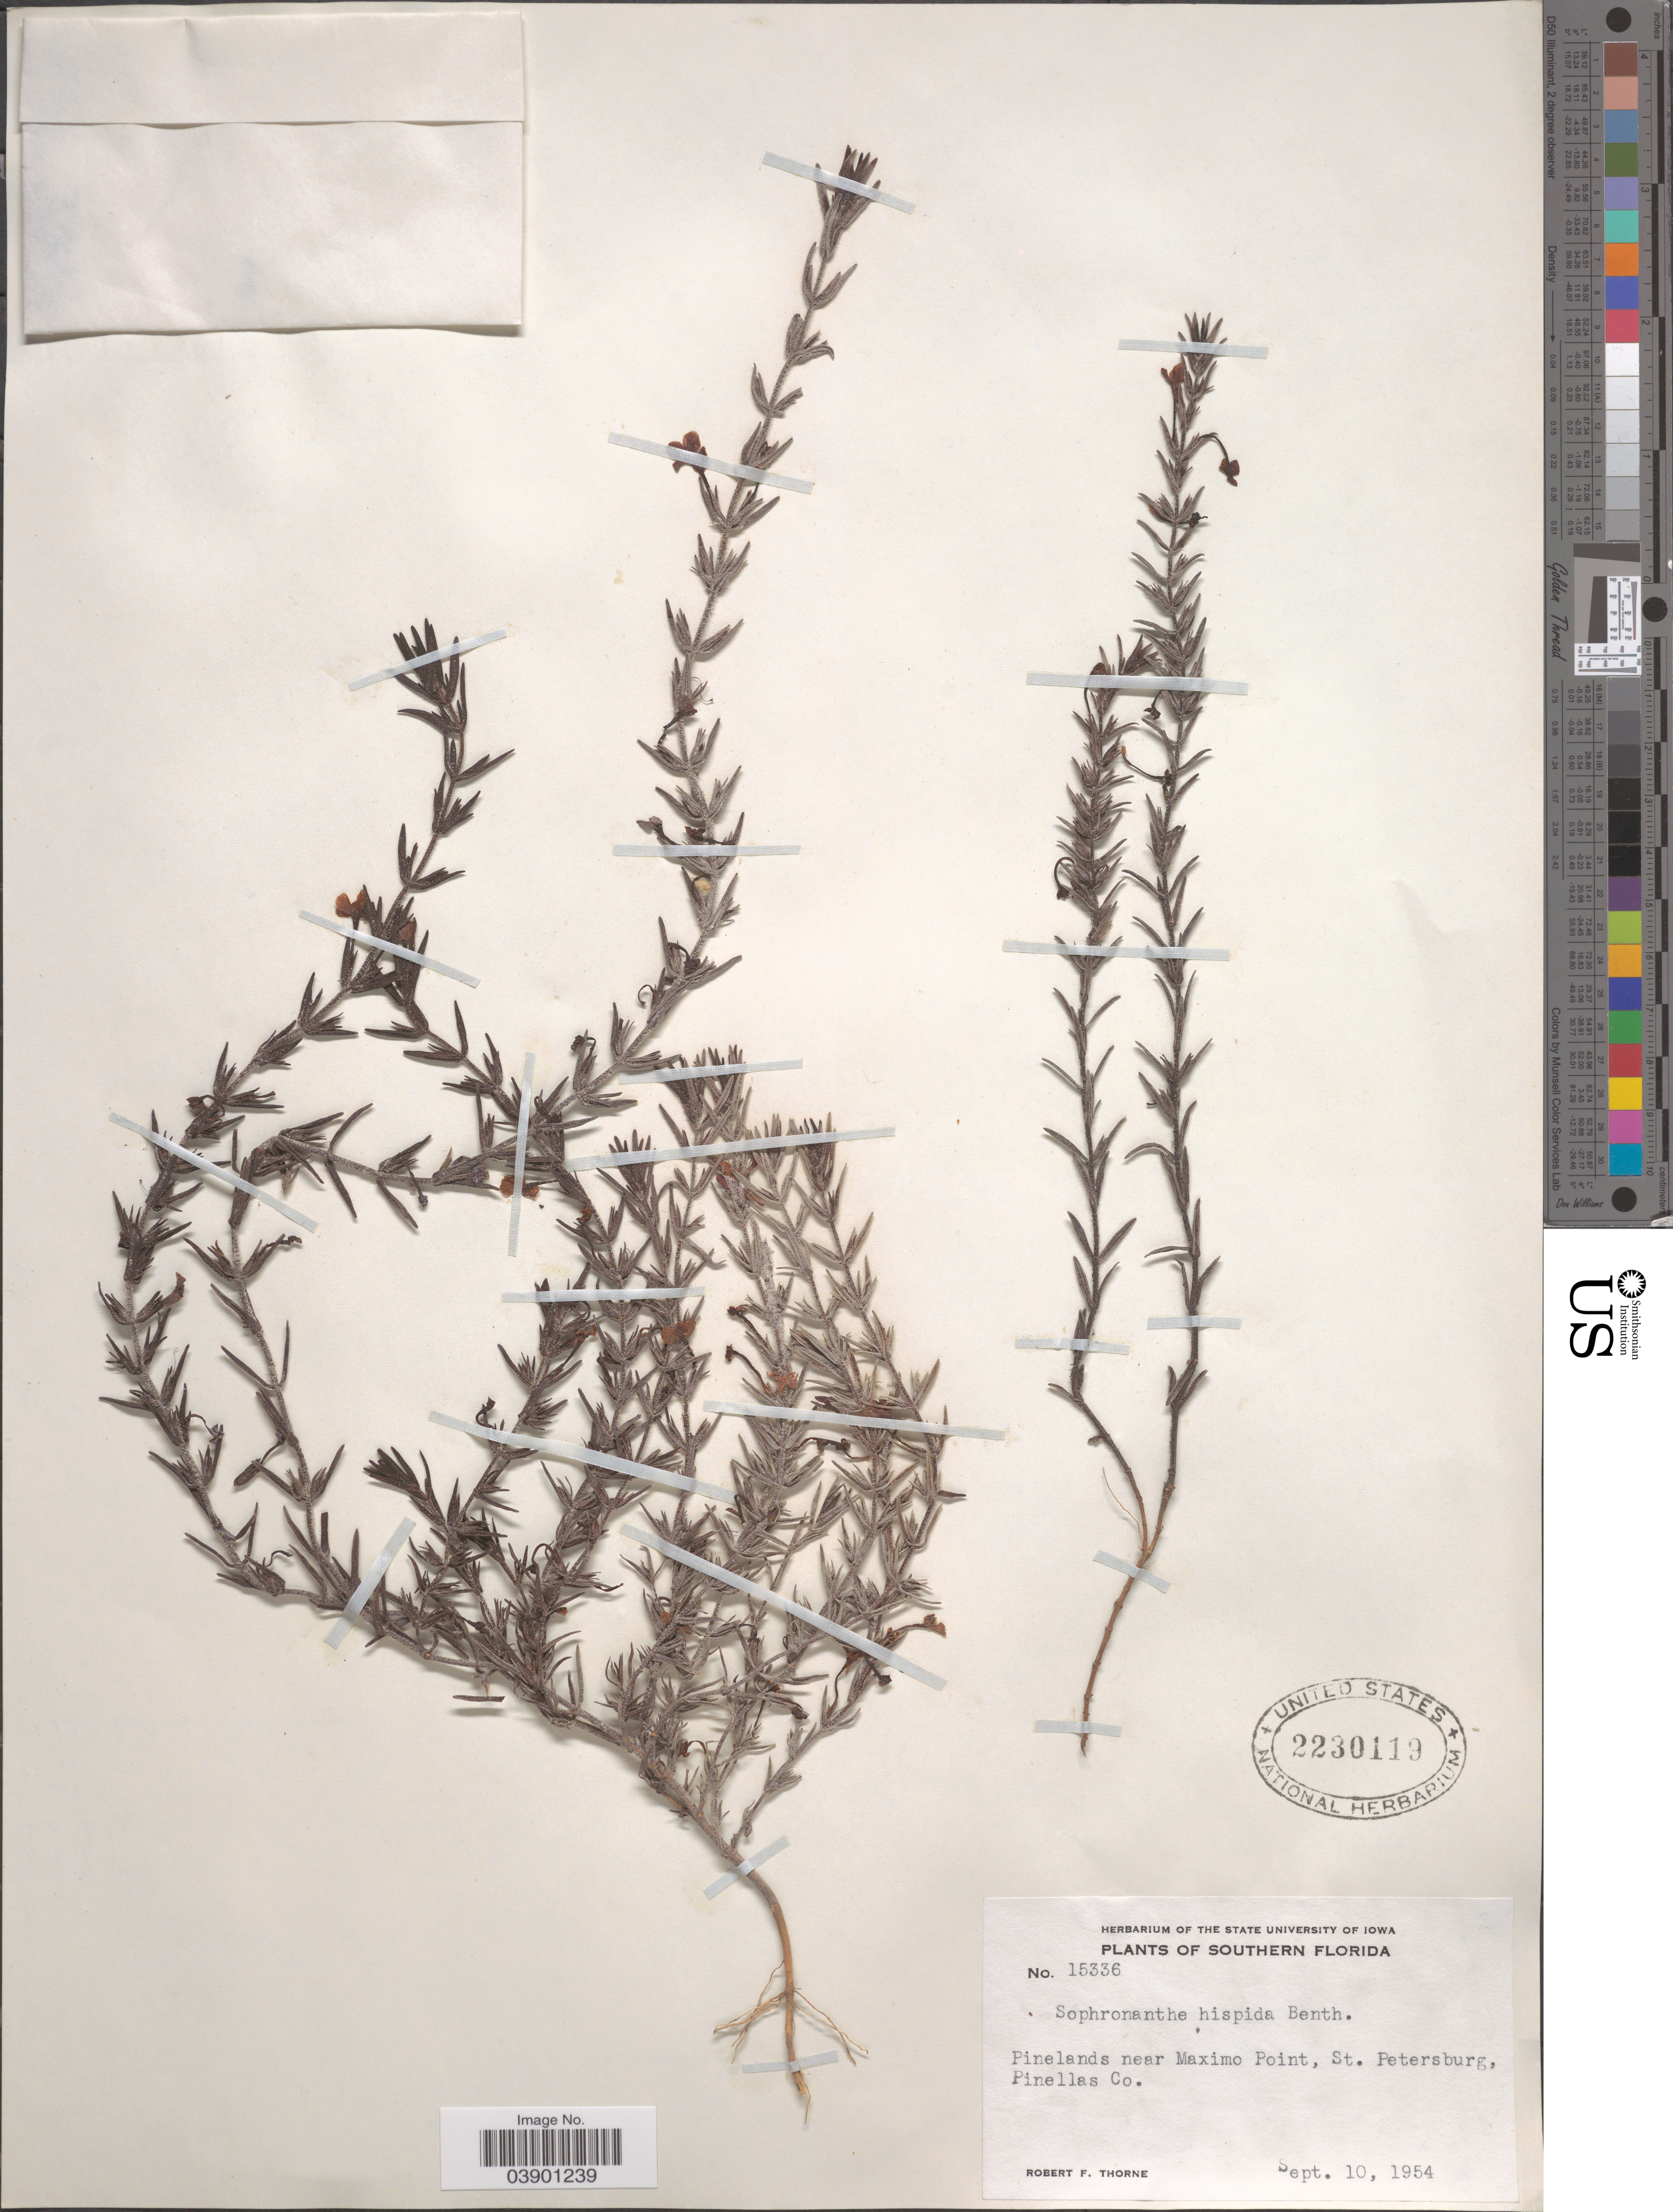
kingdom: Plantae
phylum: Tracheophyta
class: Magnoliopsida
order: Lamiales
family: Plantaginaceae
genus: Sophronanthe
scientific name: Sophronanthe hispida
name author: Benth. ex Lindl.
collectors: R. F. Thorne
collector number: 15336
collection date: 1954-09-10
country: United States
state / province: Florida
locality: Southern Florida. Pinelands near Maximo Point, St. Petersburg, Pinellas Co.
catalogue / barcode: US 2230119